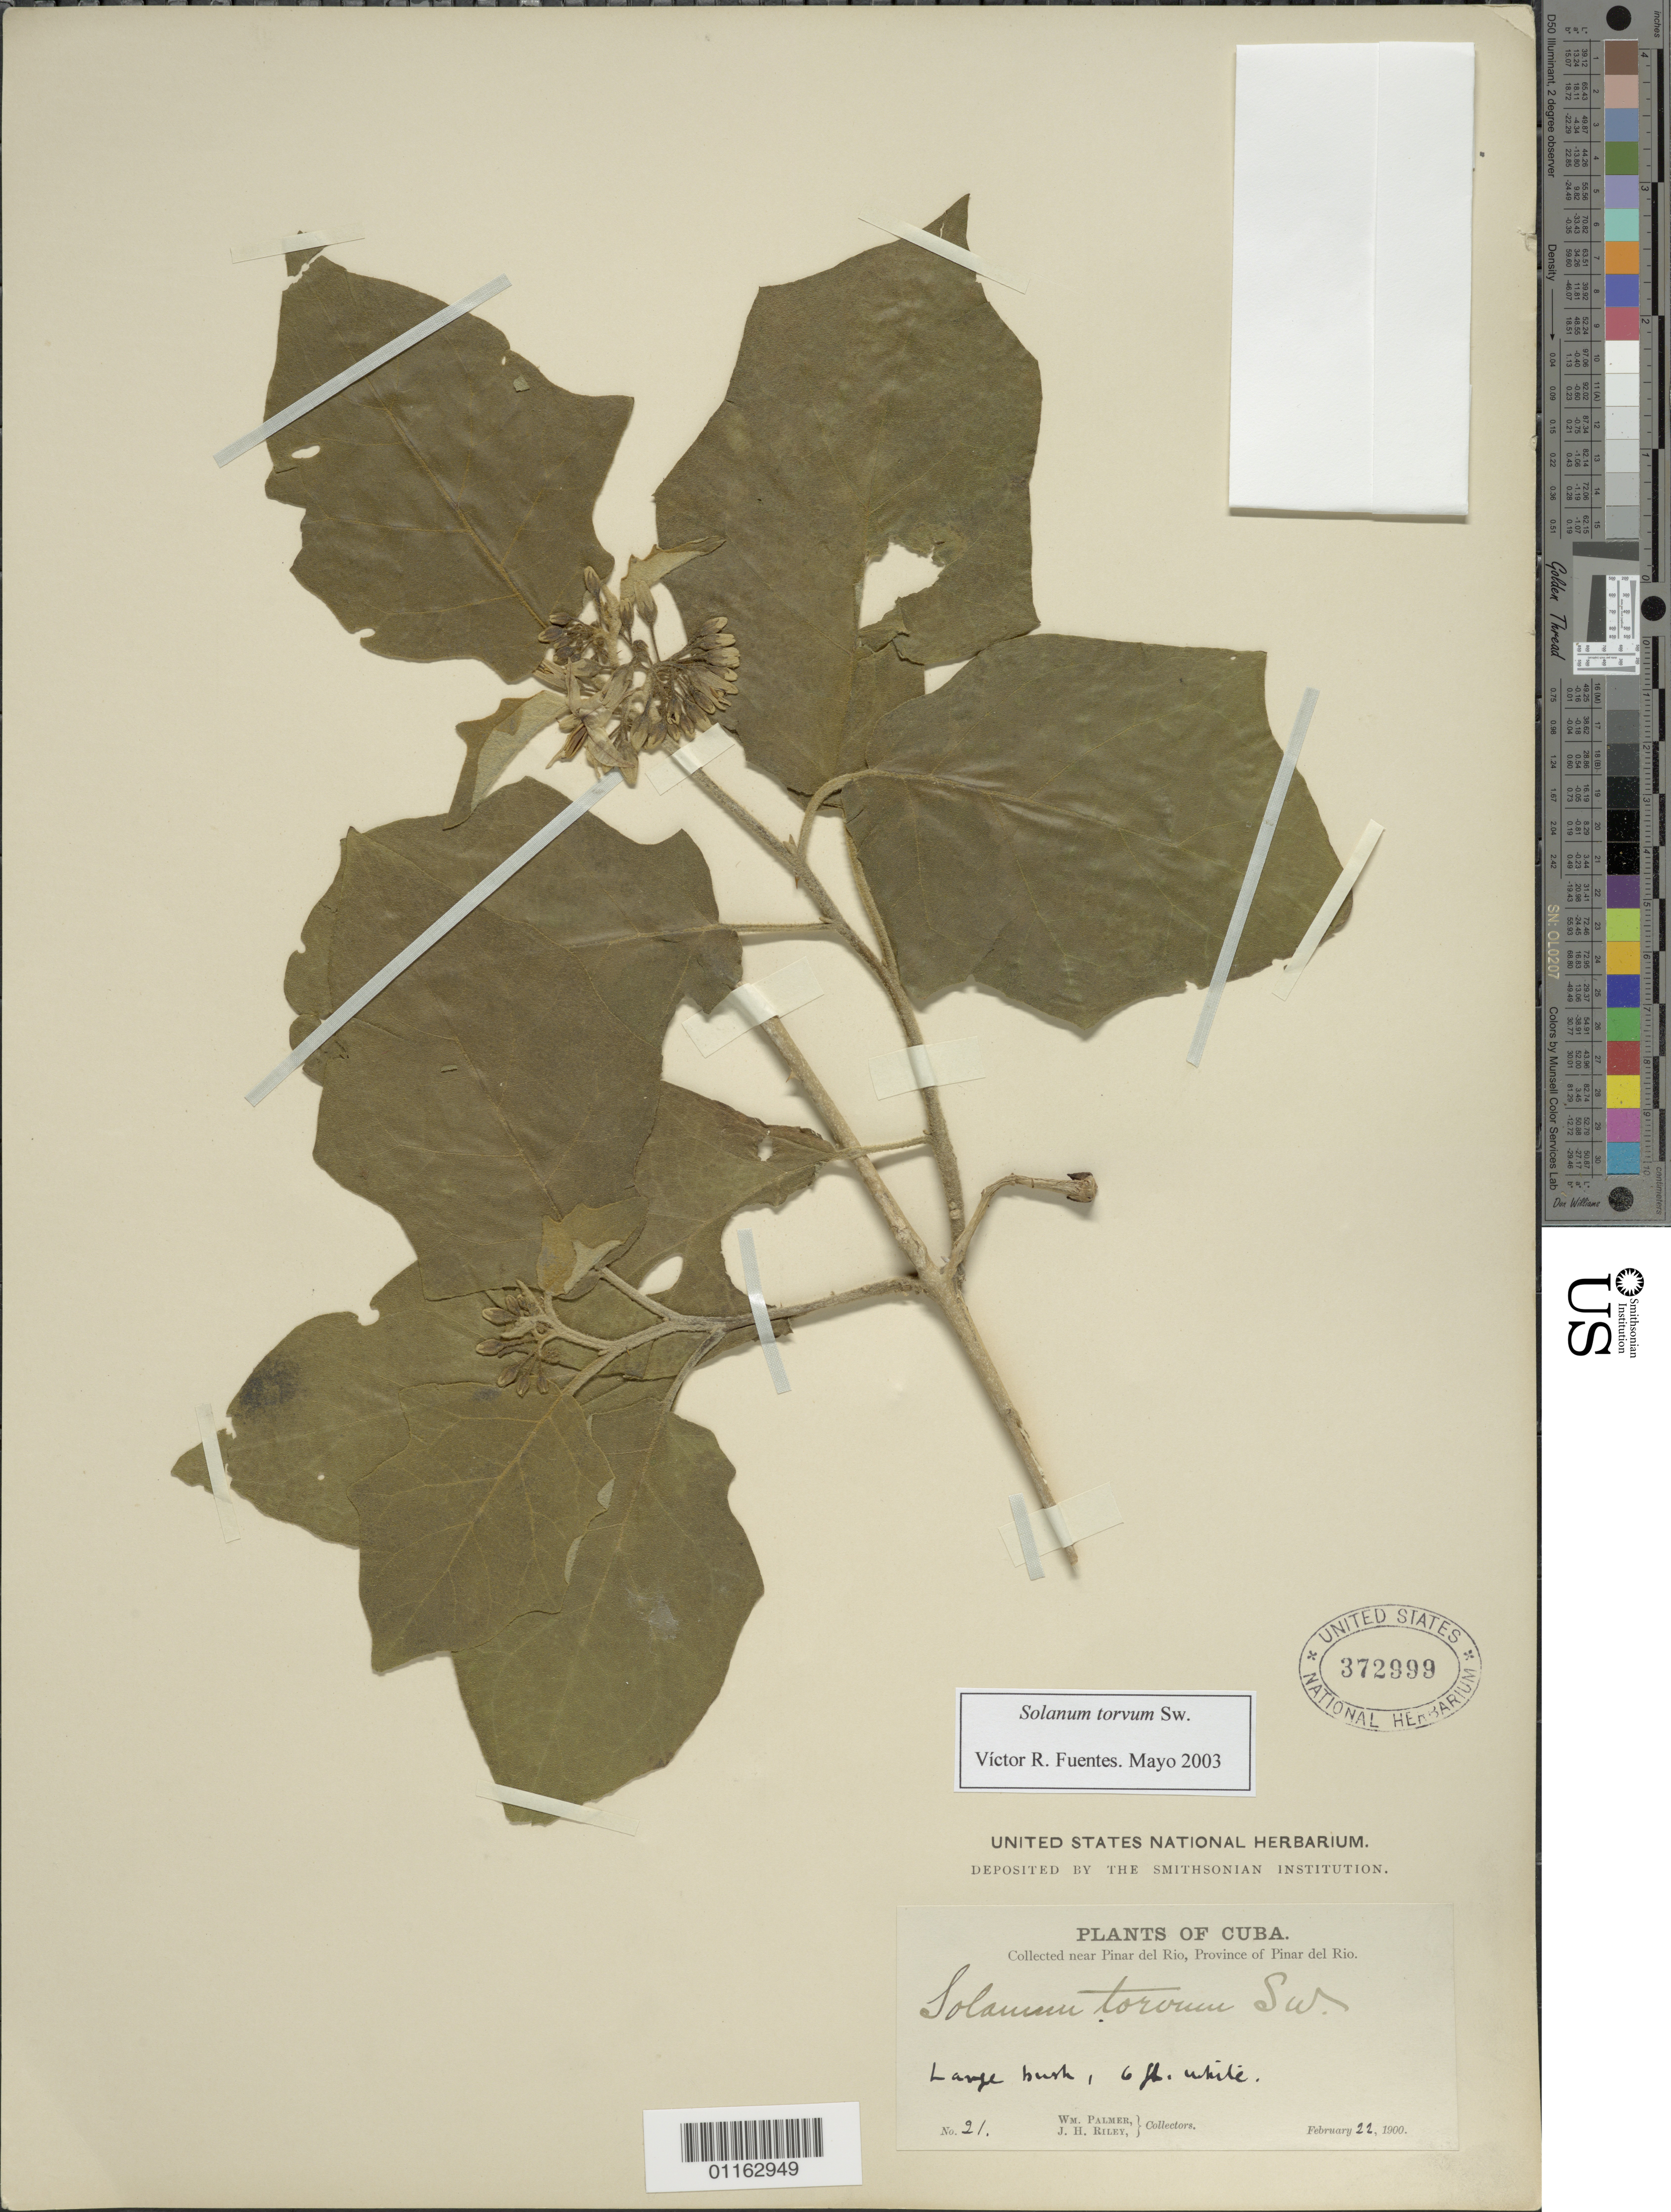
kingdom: Plantae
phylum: Tracheophyta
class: Magnoliopsida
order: Solanales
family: Solanaceae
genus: Solanum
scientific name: Solanum torvum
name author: Sw.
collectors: W. Palmer & J. H. Riley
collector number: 21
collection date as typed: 22 Feb 1900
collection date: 1900-02-22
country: Cuba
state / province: Pinar del Rio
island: Cuba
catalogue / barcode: US 372999